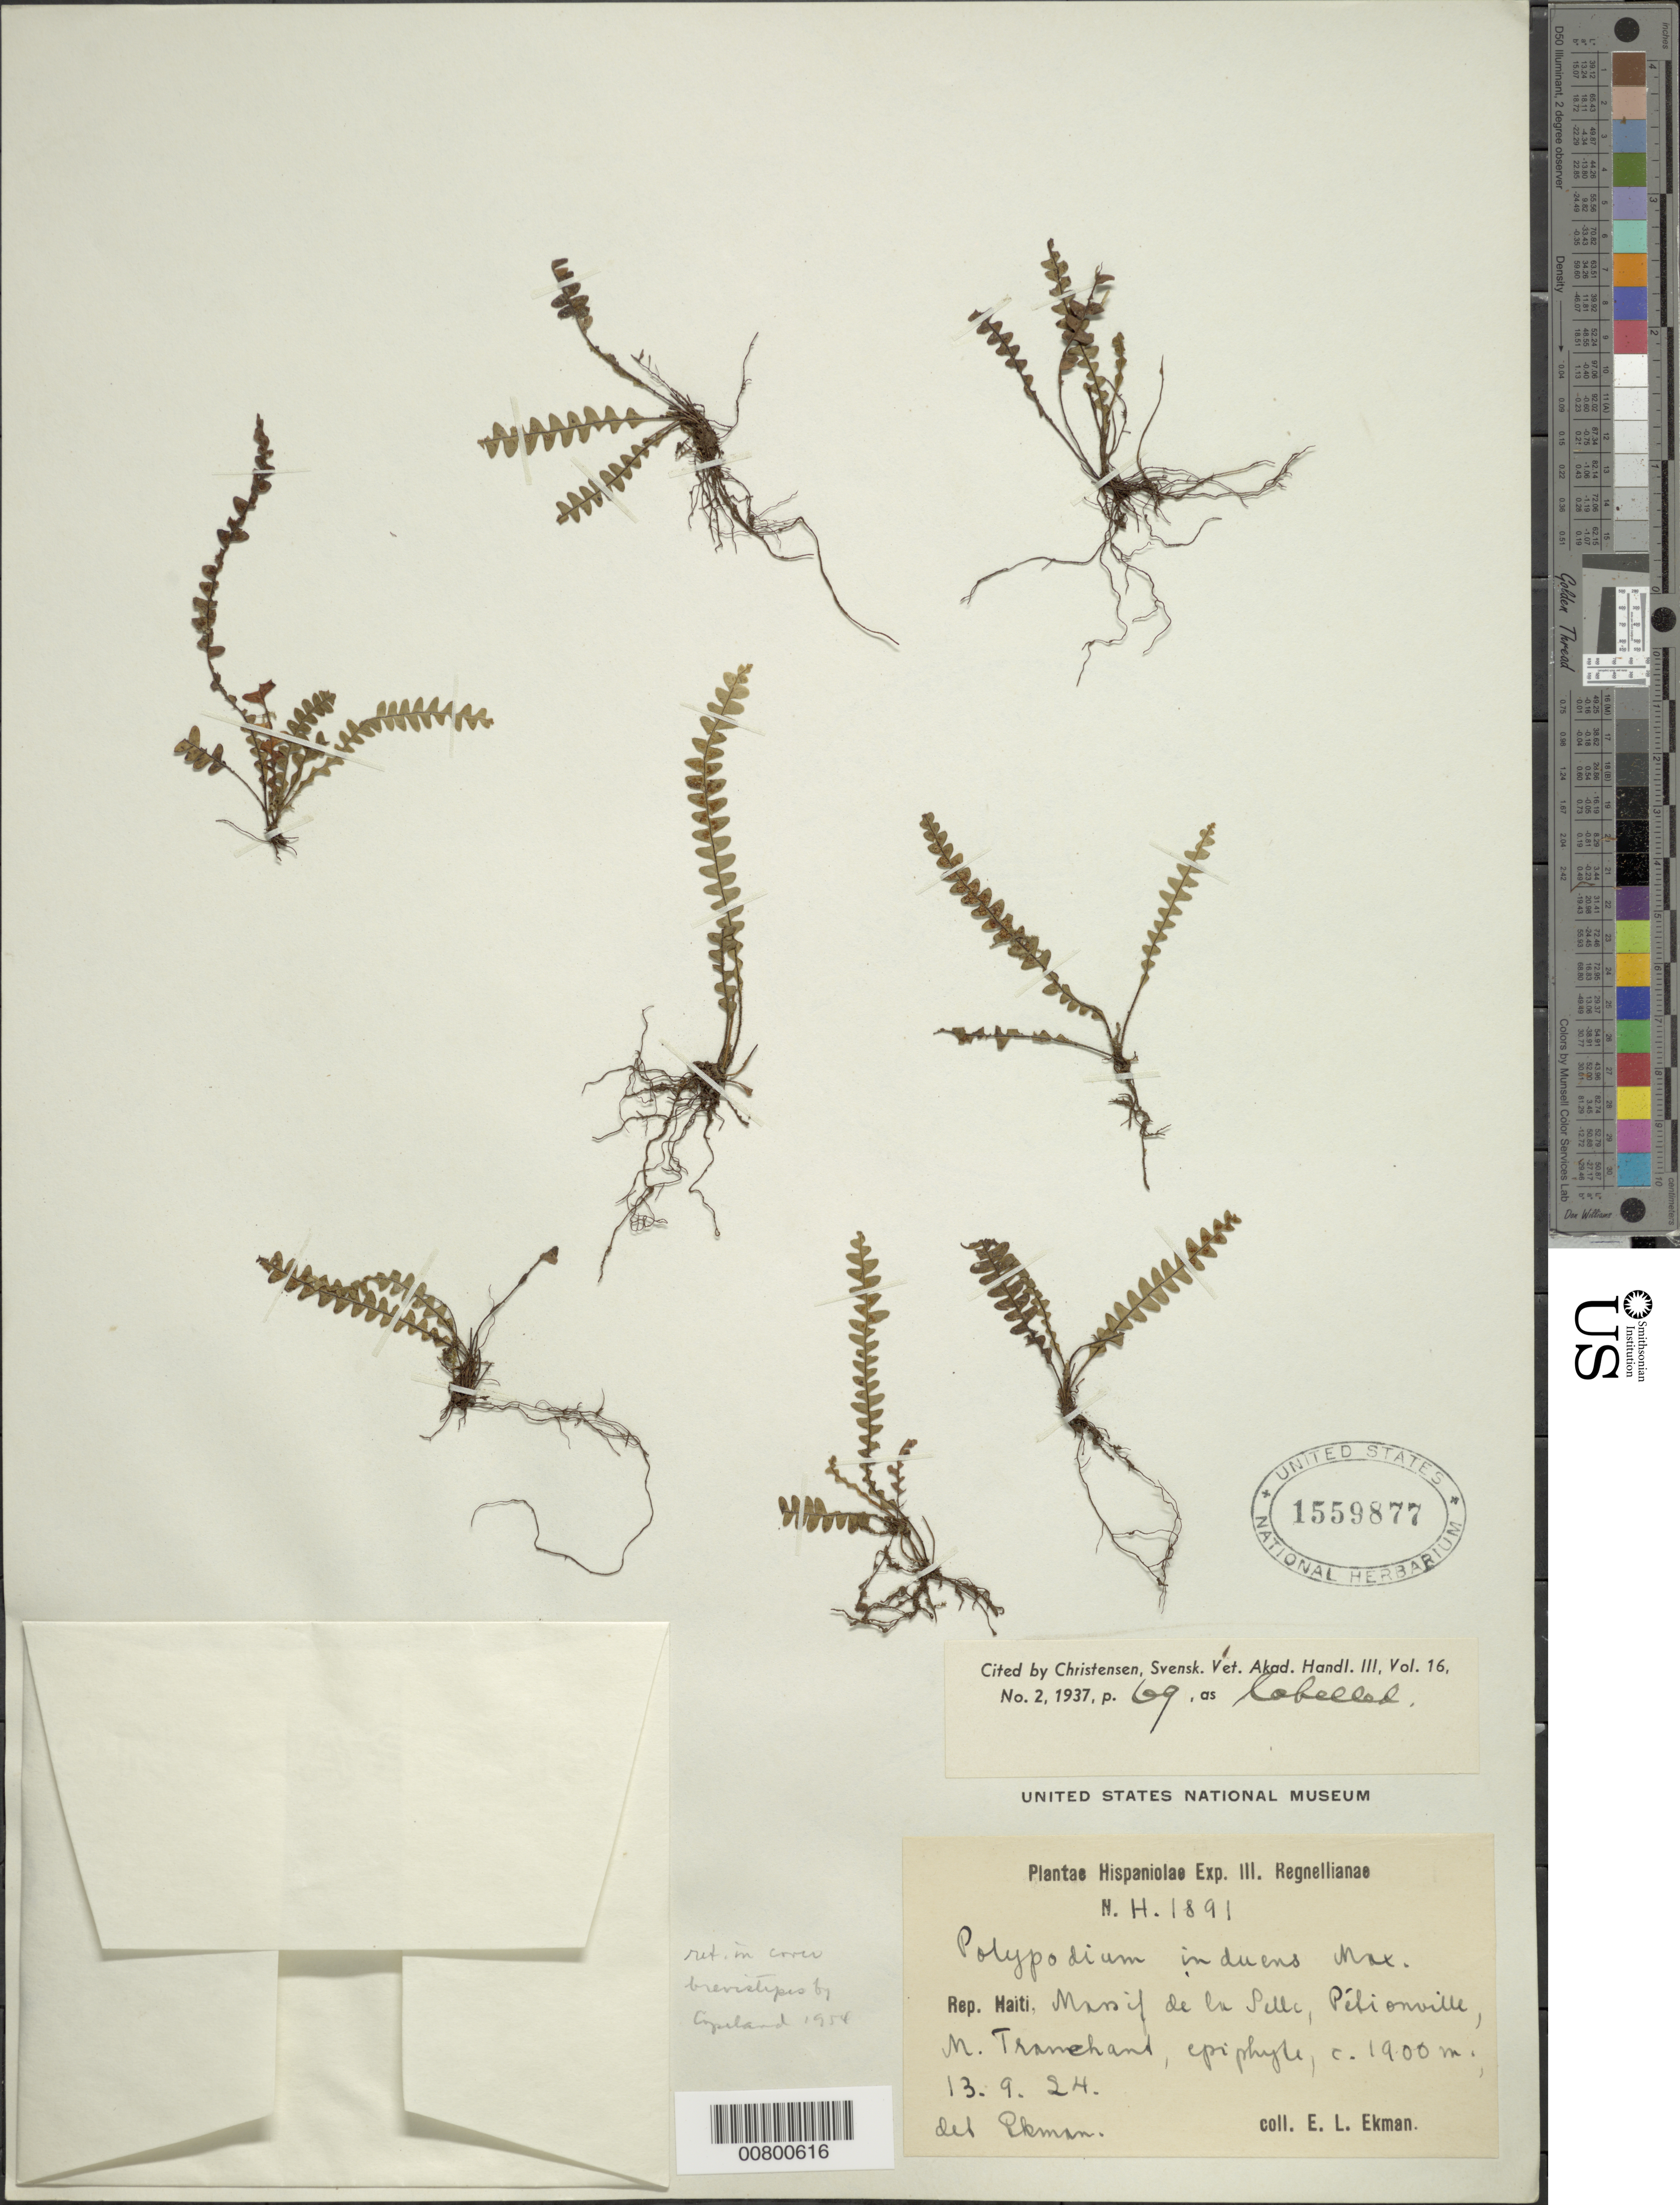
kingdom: Plantae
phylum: Tracheophyta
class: Polypodiopsida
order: Polypodiales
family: Polypodiaceae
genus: Lellingeria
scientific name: Lellingeria brevistipes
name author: (Mett. ex Kuhn) A.R. Sm. & R.C. Moran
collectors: E. L. Ekman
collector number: H 1891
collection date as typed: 13 Sep 1924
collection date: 1924-09-13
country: Haiti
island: Hispaniola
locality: Massif de la Selle, Pétionville, M. Tranchant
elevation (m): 1900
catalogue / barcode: US 1559877